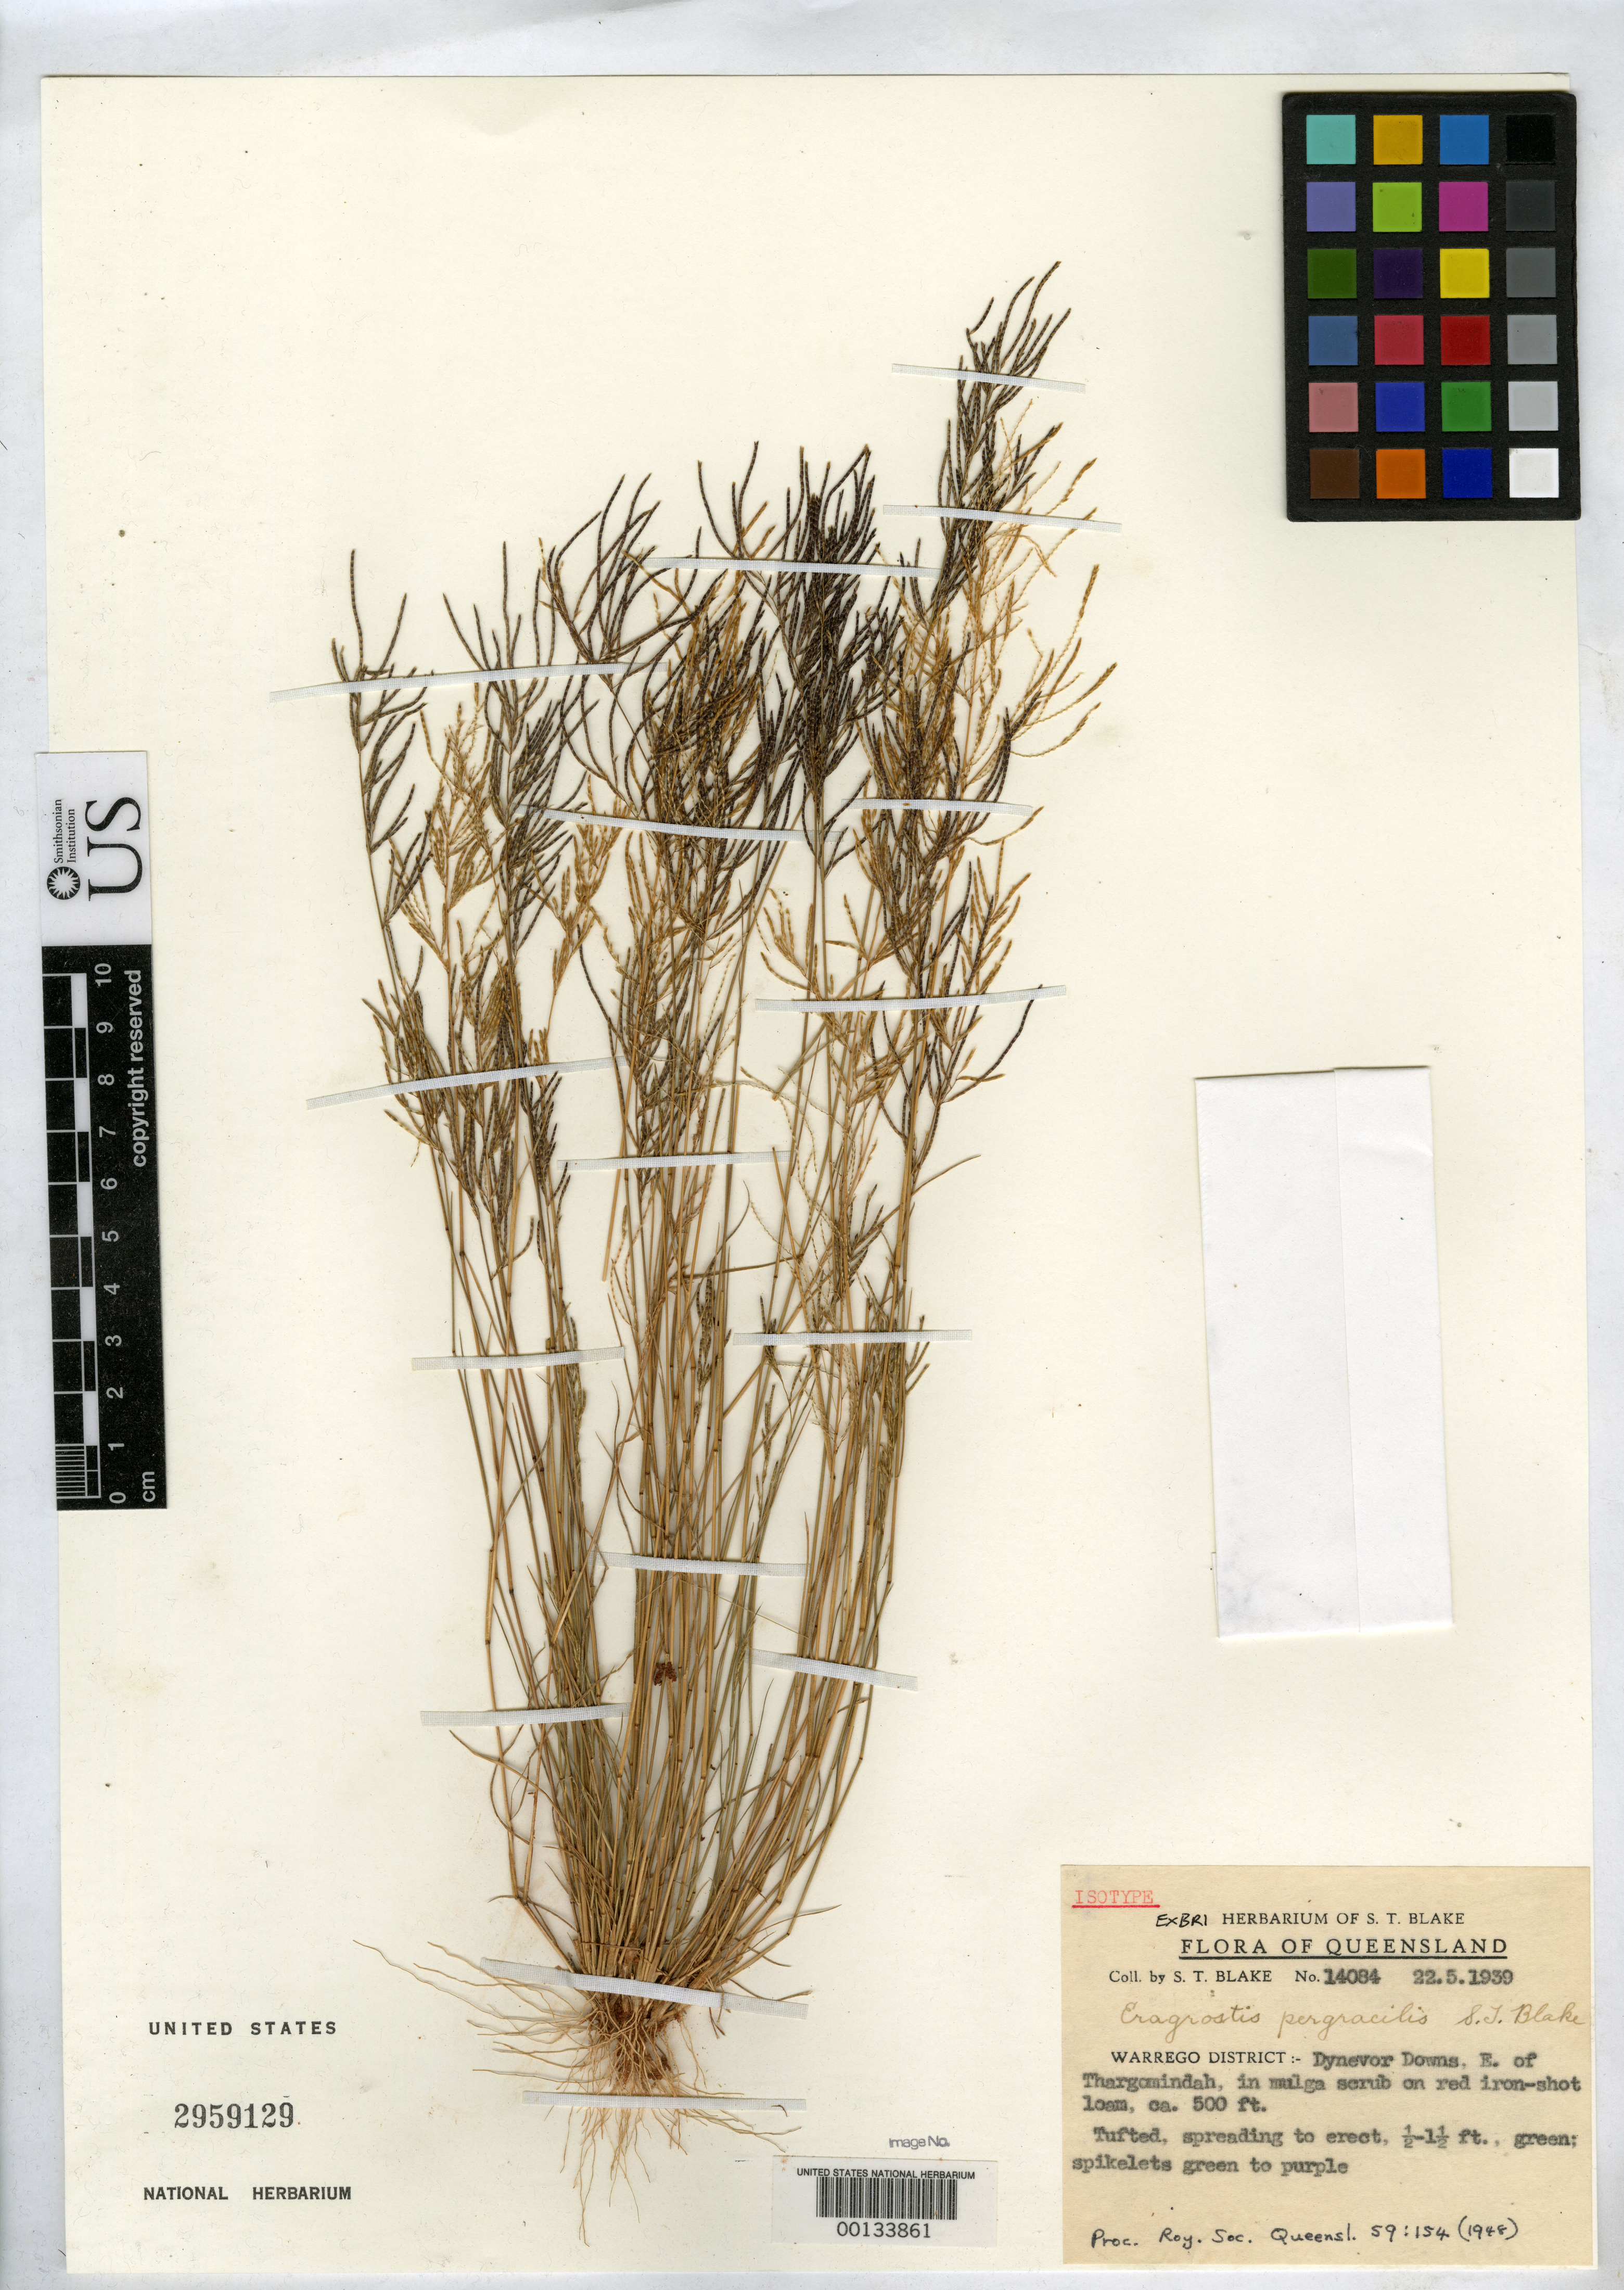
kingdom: Plantae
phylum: Tracheophyta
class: Liliopsida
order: Poales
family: Poaceae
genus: Eragrostis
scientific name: Eragrostis pergracilis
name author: S.T. Blake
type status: Isotype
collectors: S. T. Blake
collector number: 14084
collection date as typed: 22 May 1939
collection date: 1939-05-22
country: Australia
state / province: Queensland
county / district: Warrego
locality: Dynevor Downs, E. of Thargomindah; alt. 5000 ft.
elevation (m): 1524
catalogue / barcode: US 2959129